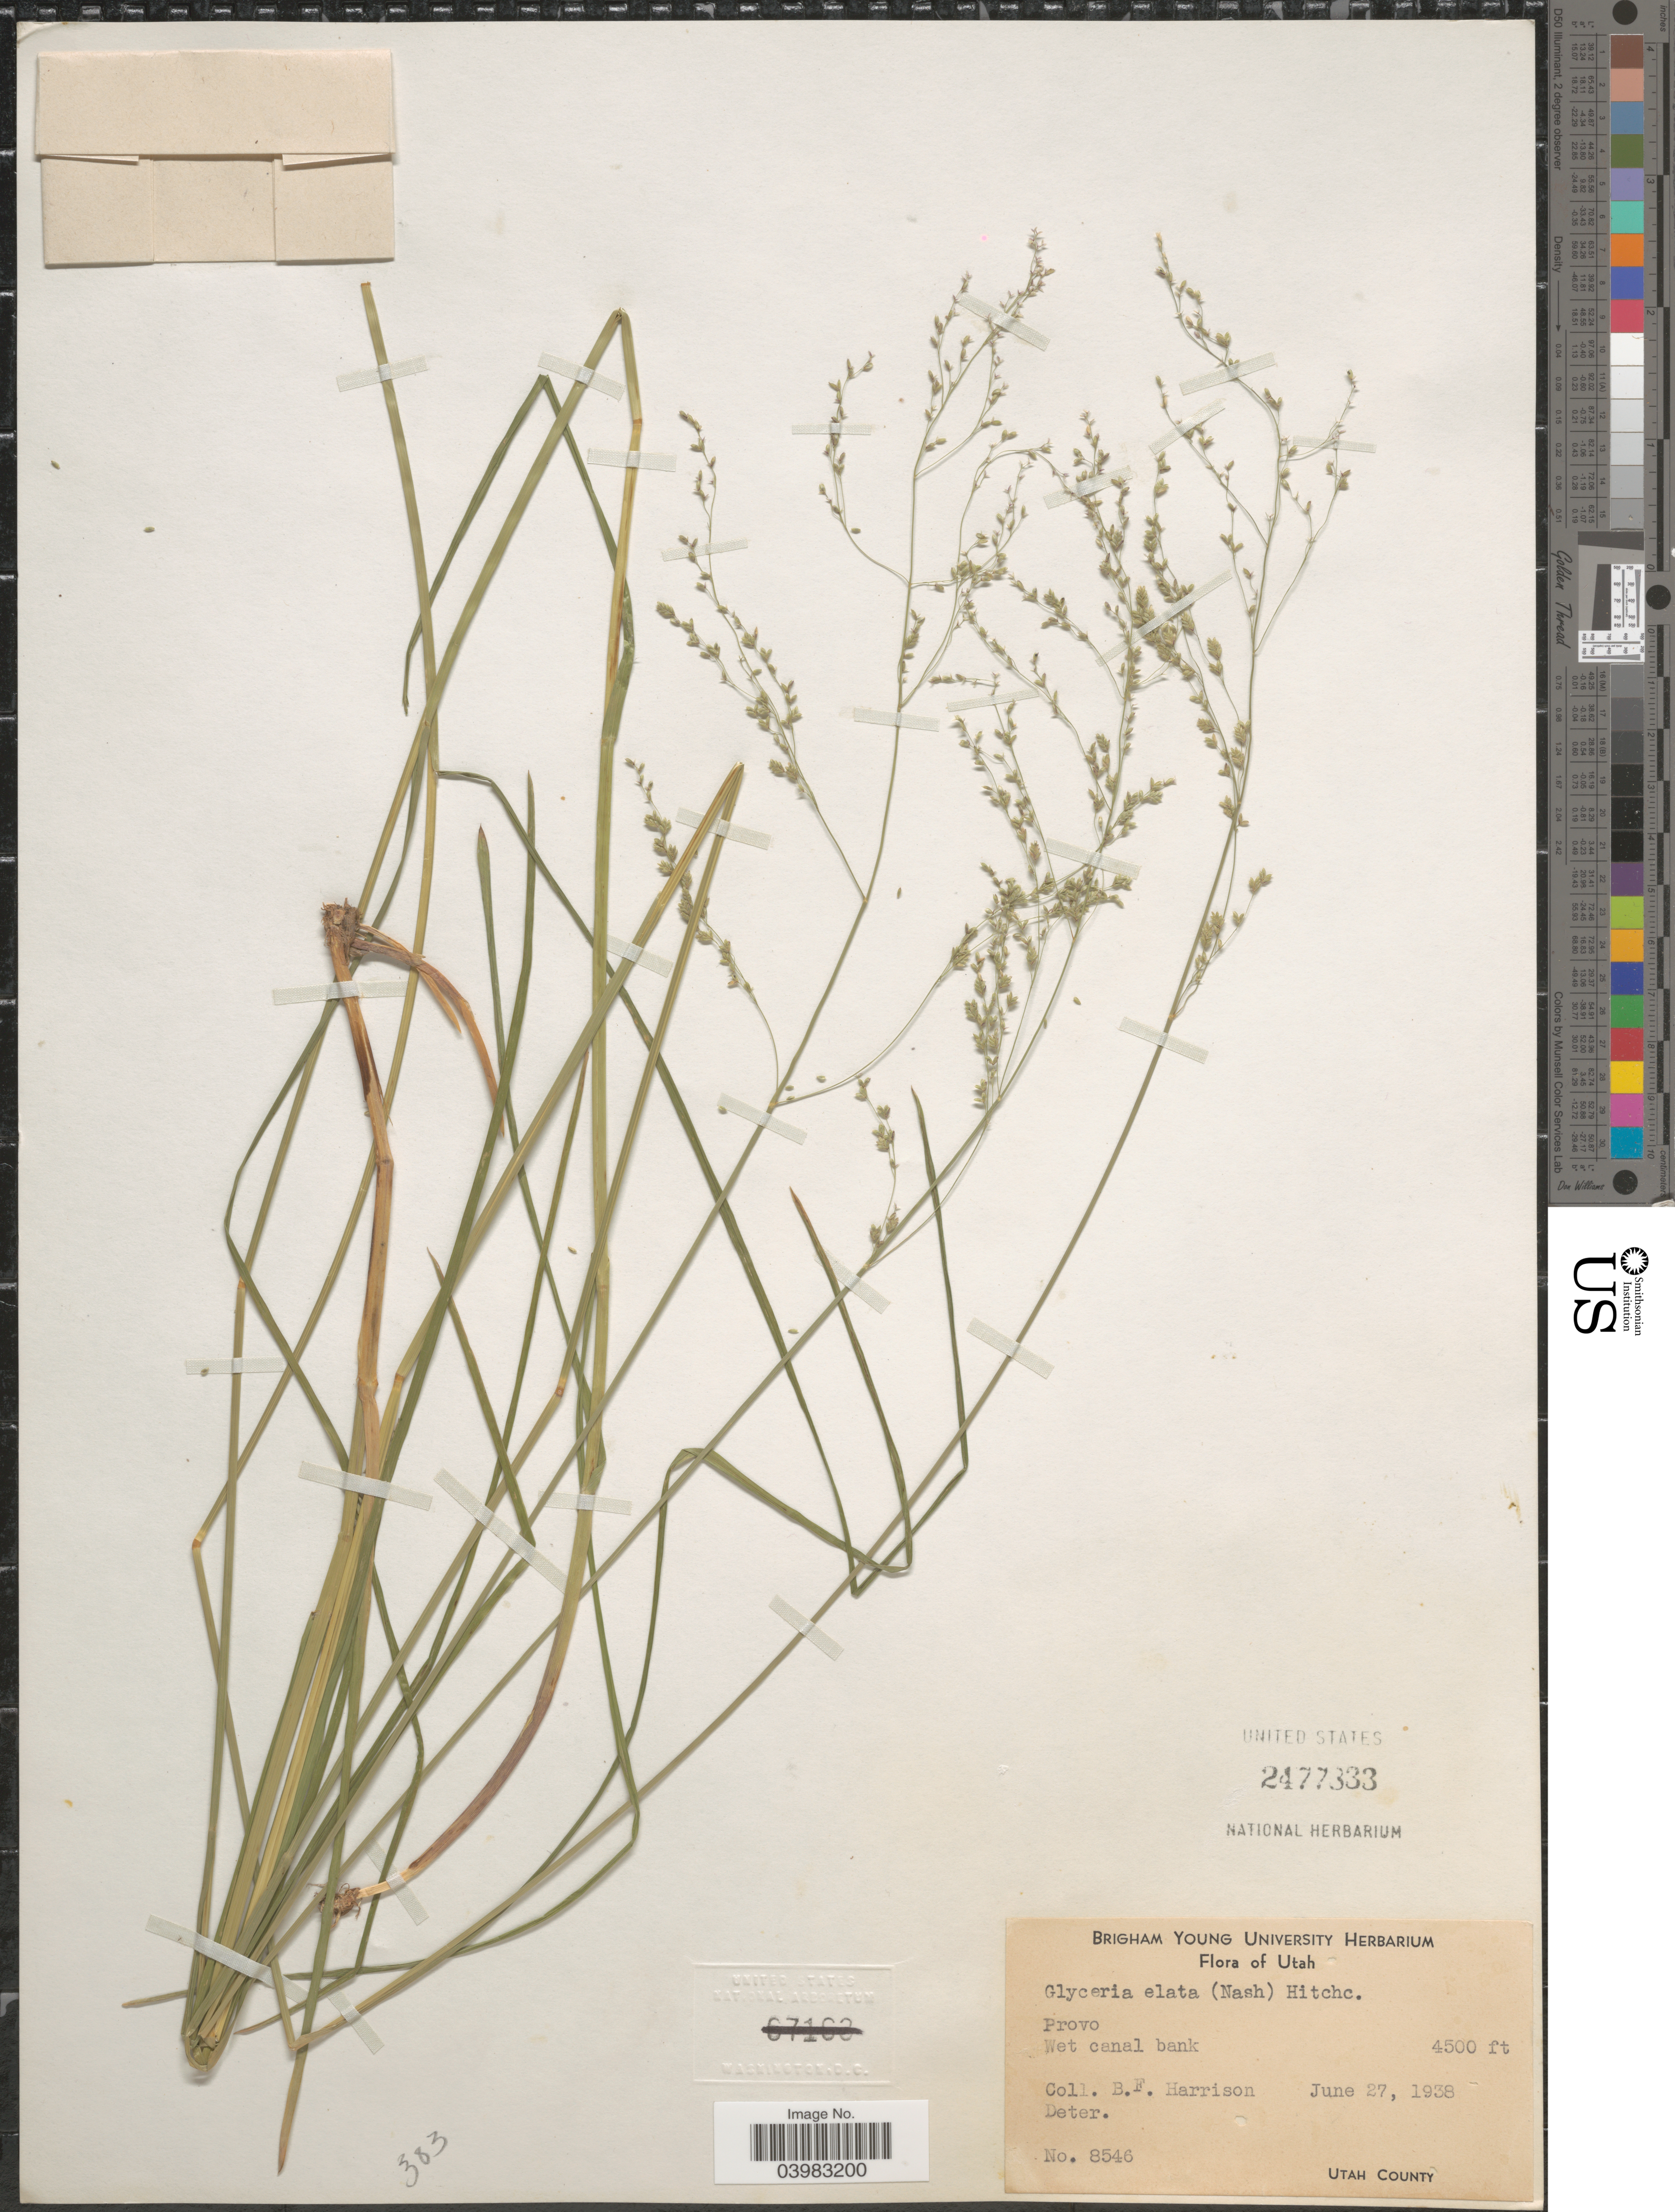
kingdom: Plantae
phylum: Tracheophyta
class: Liliopsida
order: Poales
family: Poaceae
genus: Glyceria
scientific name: Glyceria elata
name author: (Nash) M.E. Jones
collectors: B. F. Harrison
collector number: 8546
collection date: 1938-06-27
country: United States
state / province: Utah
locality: Provo, Wet canal bank. [unsure placement] Utah County.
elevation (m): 1372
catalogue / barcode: US 2477333